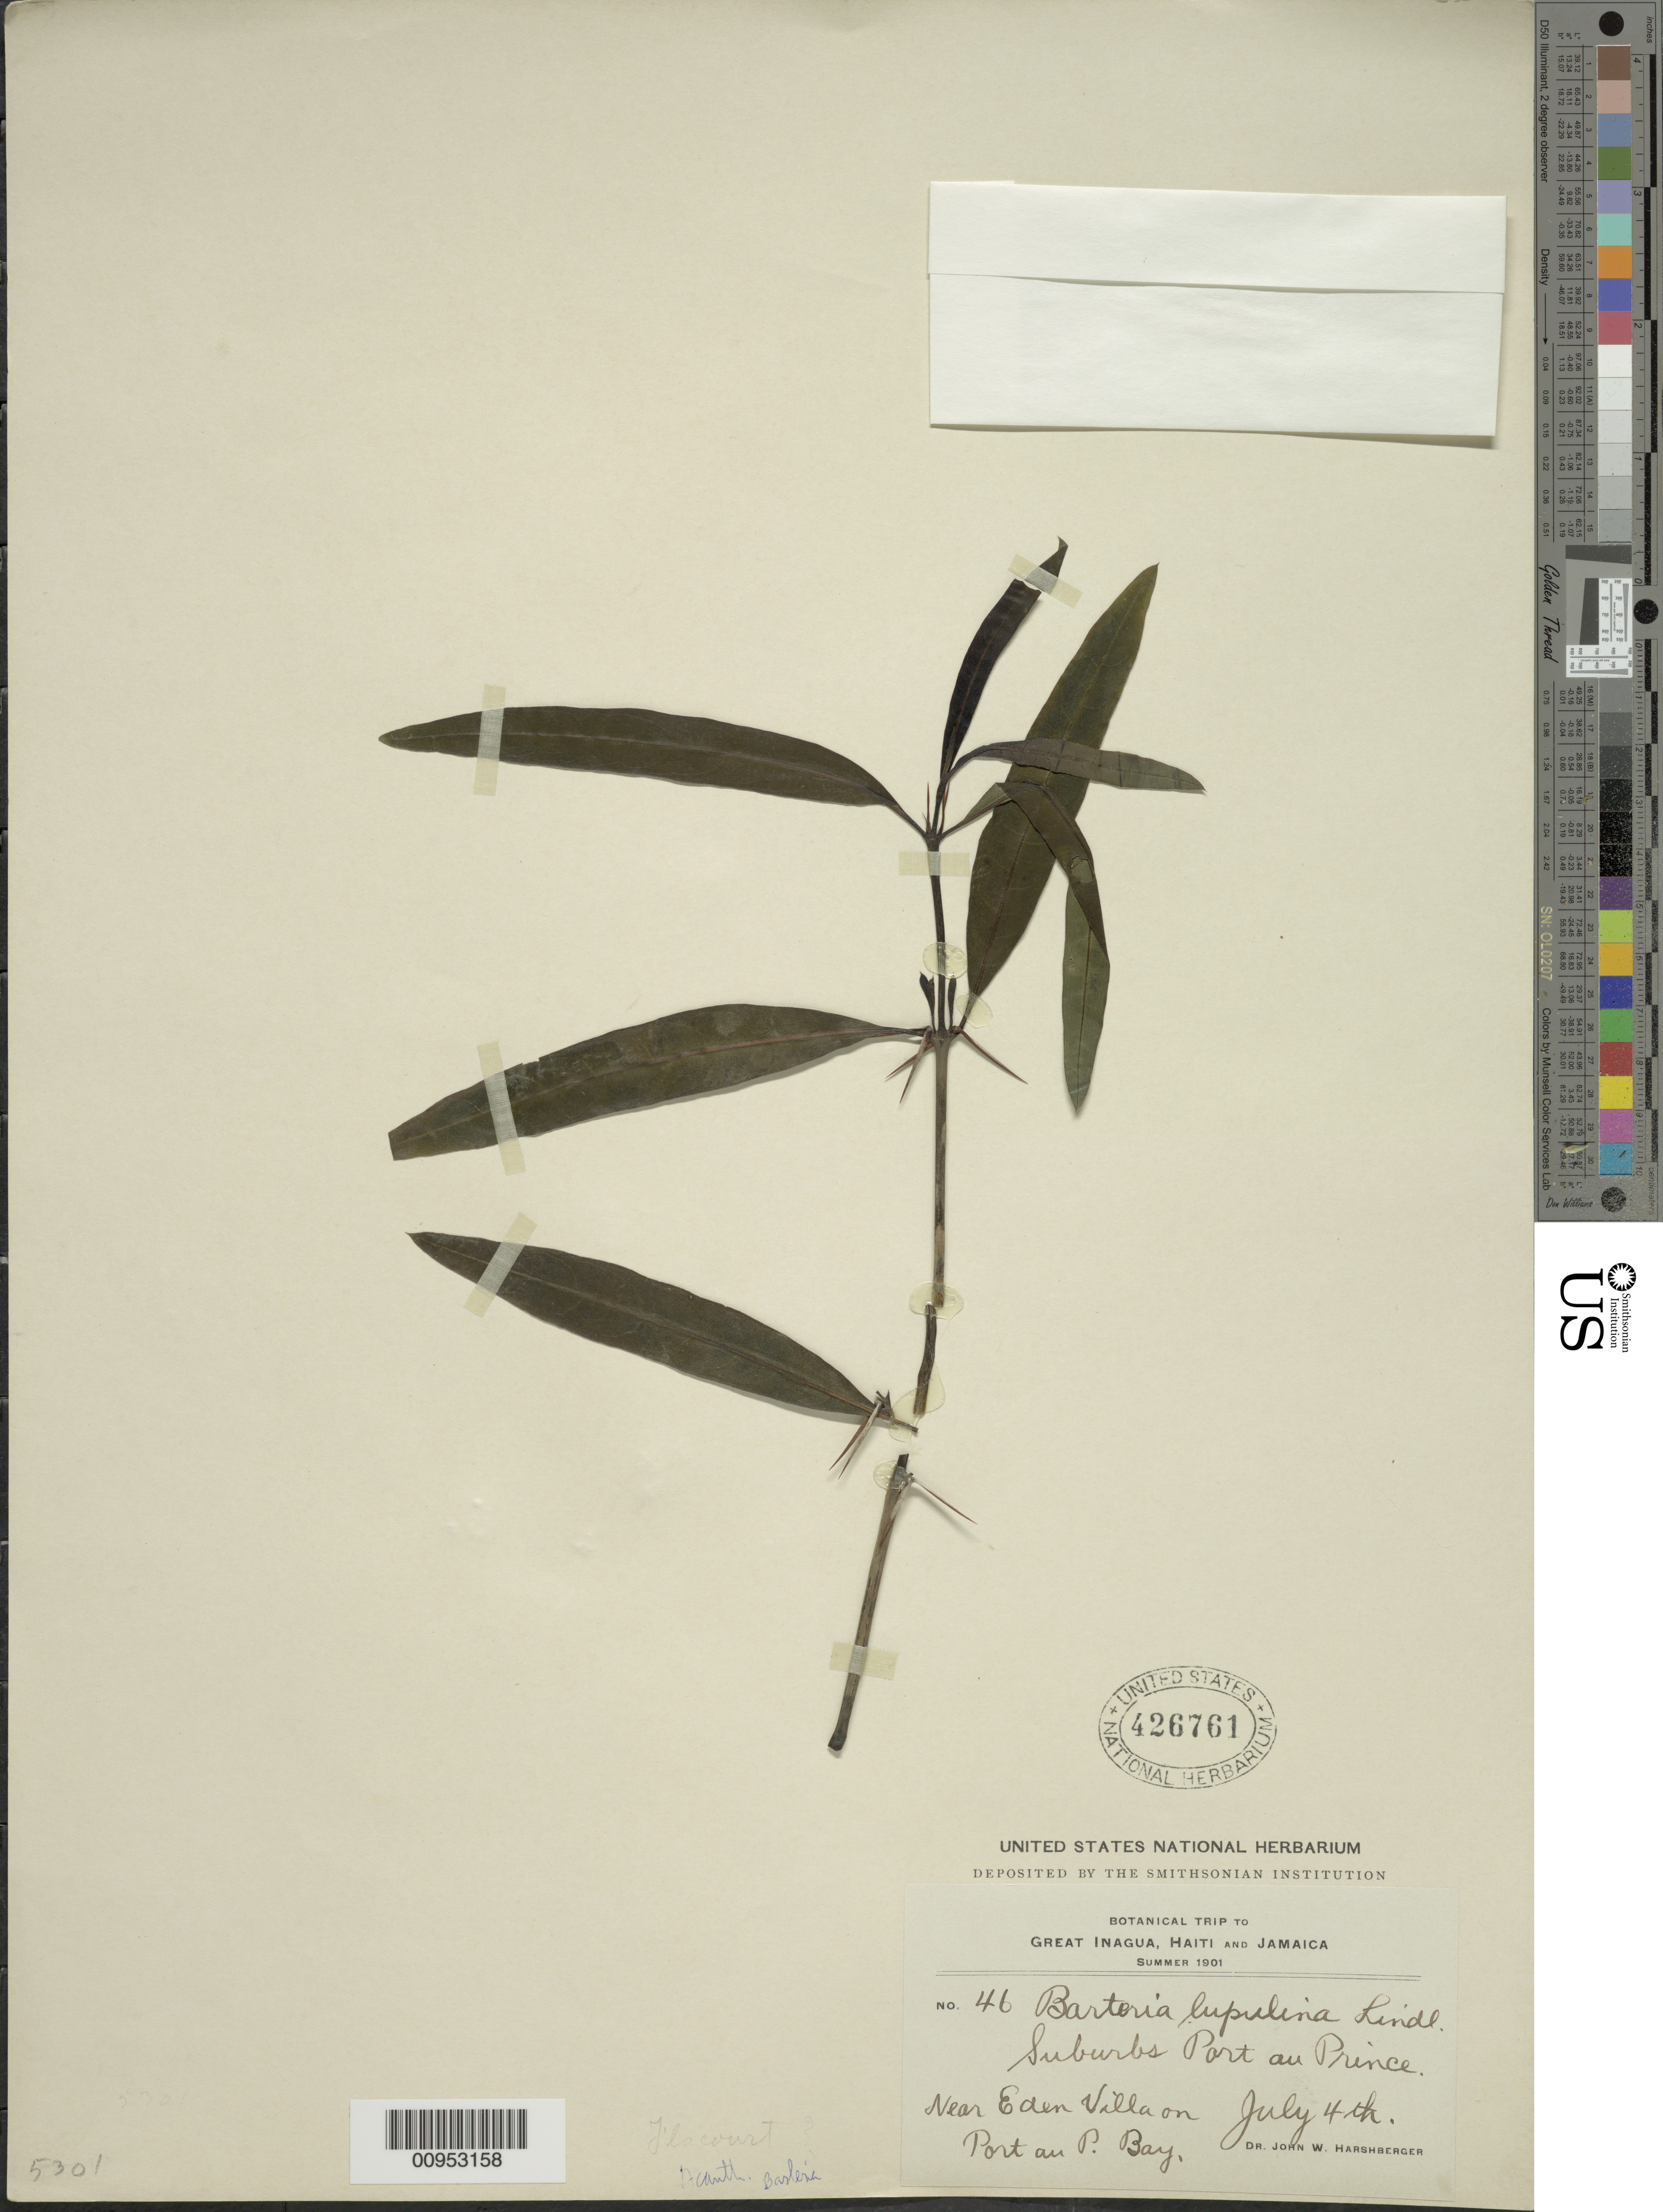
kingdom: Plantae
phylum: Tracheophyta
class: Magnoliopsida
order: Lamiales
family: Acanthaceae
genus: Barleria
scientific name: Barleria lupulina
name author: Lindl.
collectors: J. W. Harshberger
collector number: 46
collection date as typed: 04 Jul 1901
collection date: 1901-07-04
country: Haiti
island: Hispaniola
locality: Suburbs Port au Prince, near Eden Villa on Port au Prince Bay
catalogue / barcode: US 426761